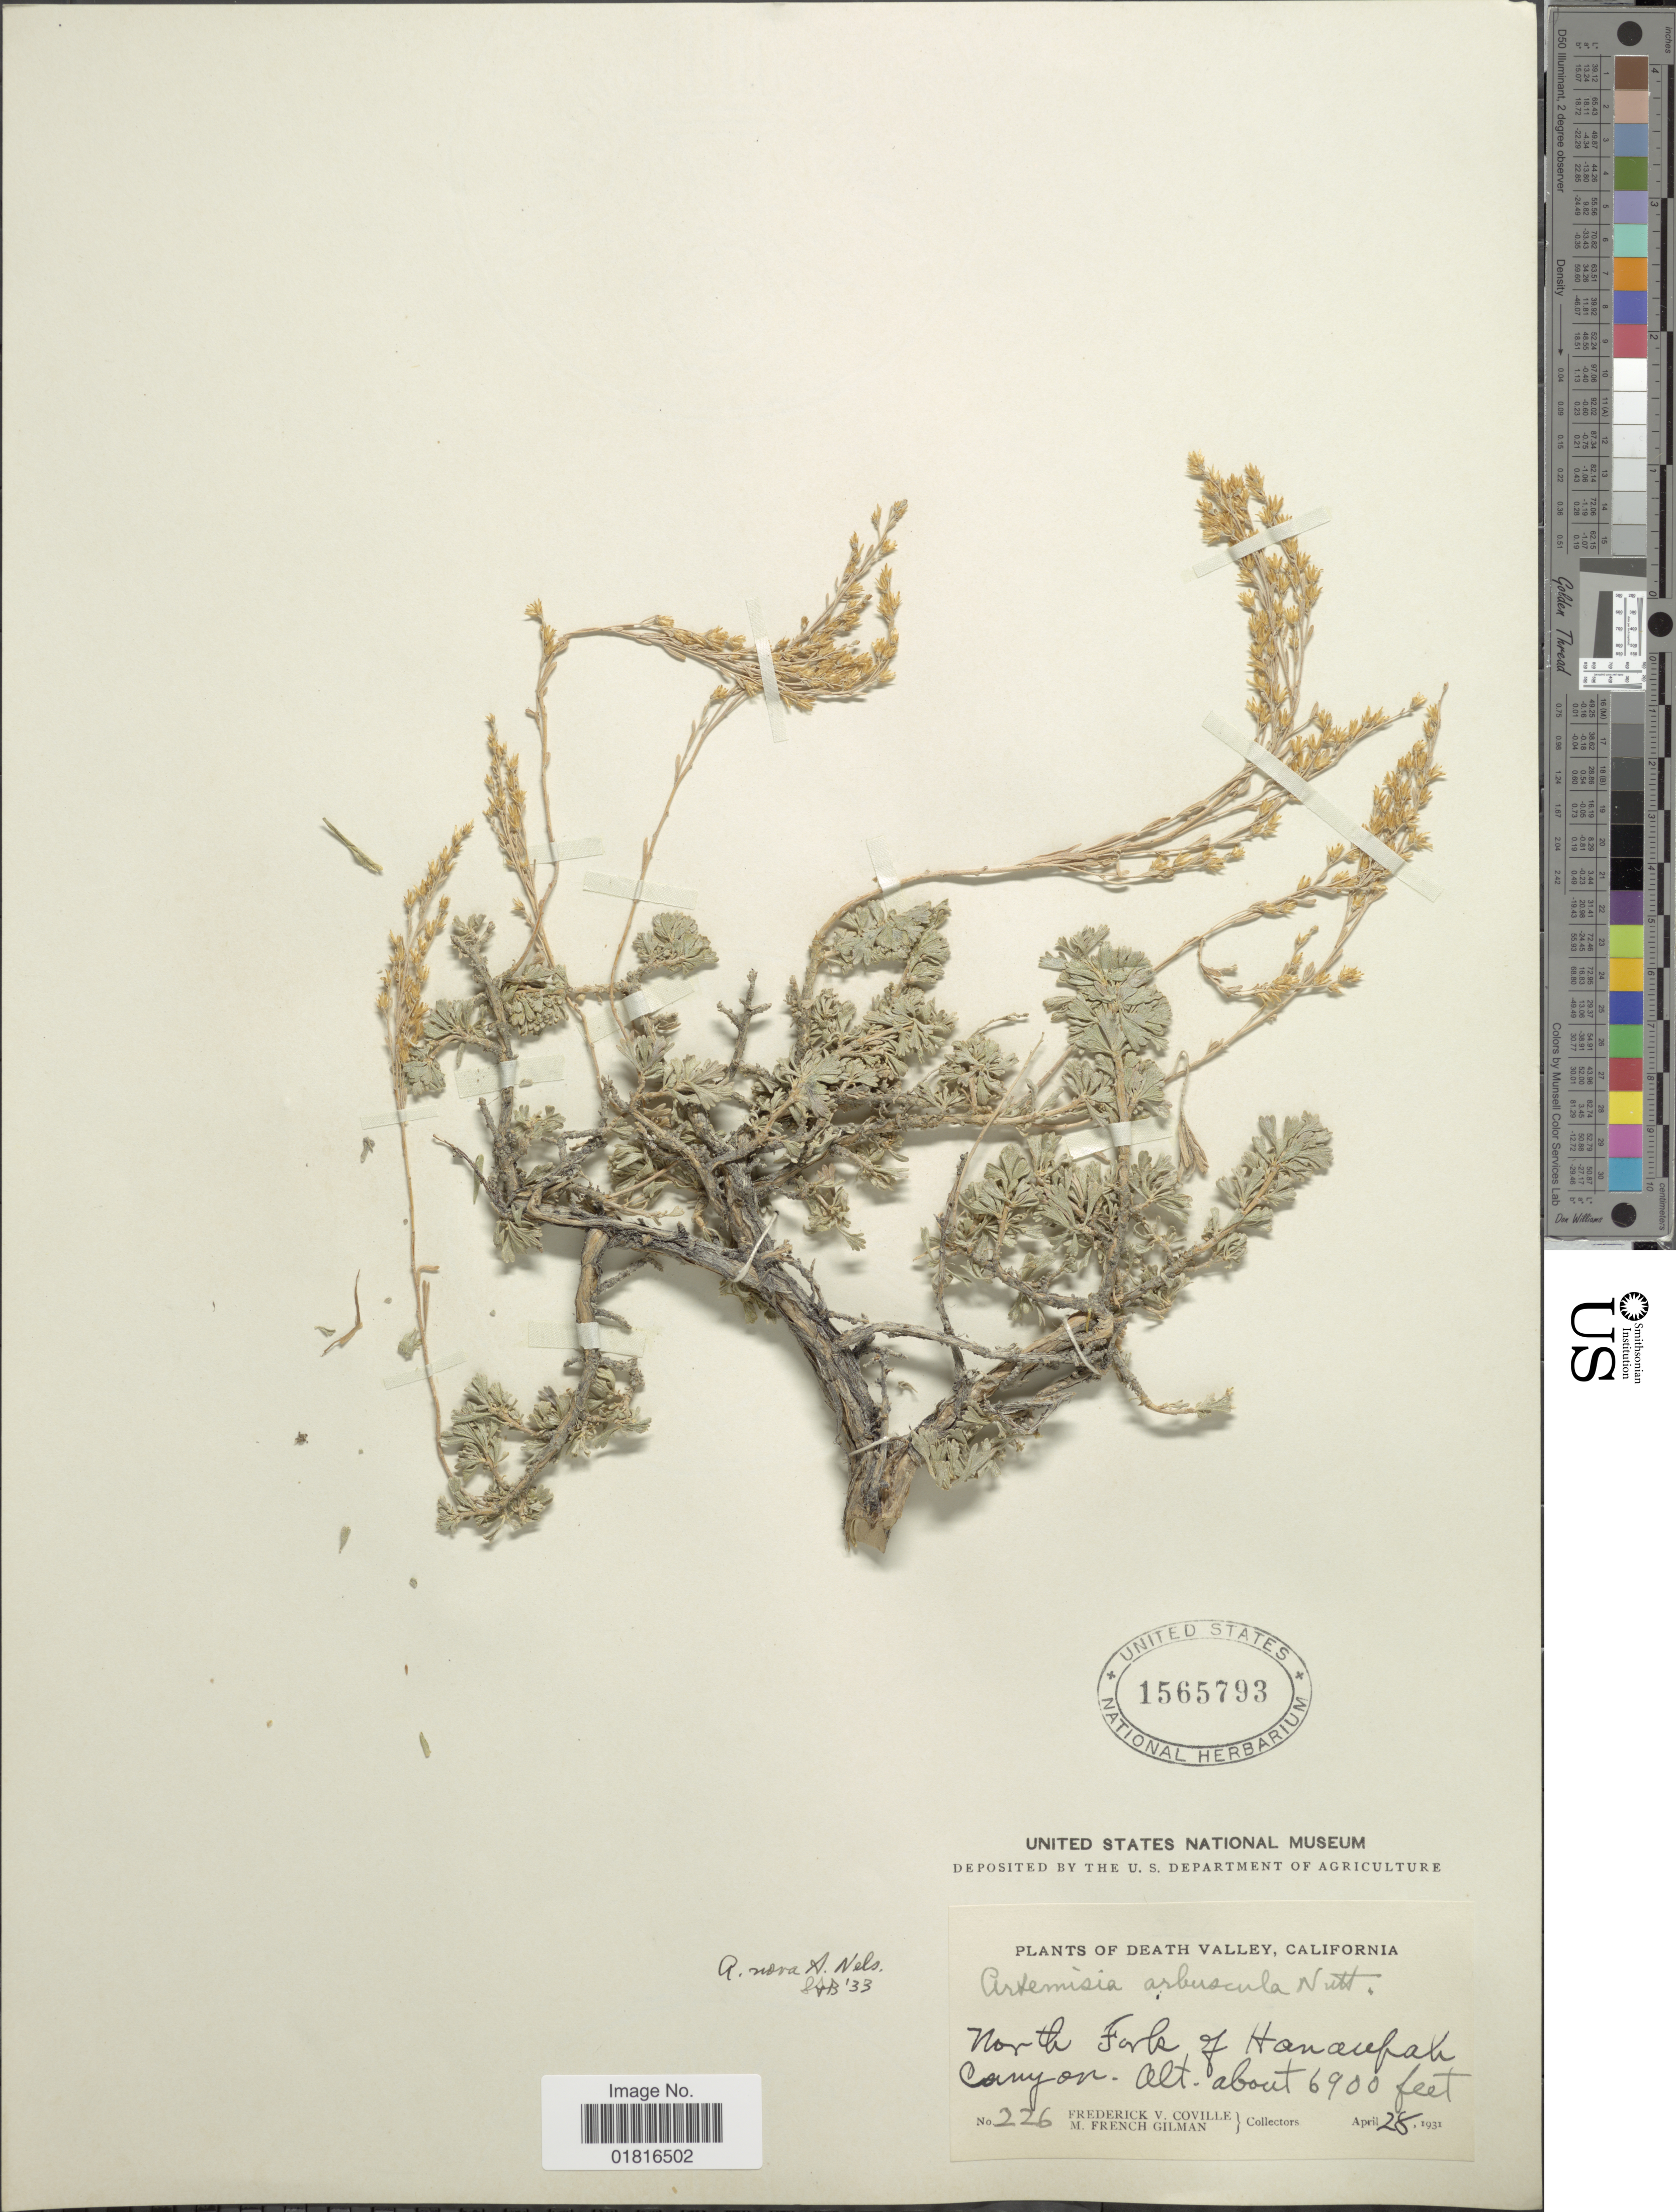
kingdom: Plantae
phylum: Tracheophyta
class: Magnoliopsida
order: Asterales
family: Asteraceae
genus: Artemisia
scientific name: Artemisia nova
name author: A. Nelson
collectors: F. V. Coville & A. Gilman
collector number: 226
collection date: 1931-04-28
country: United States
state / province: California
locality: Death Valley, North Fork of Hanaupah Canyon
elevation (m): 2103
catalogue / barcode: US 1565793